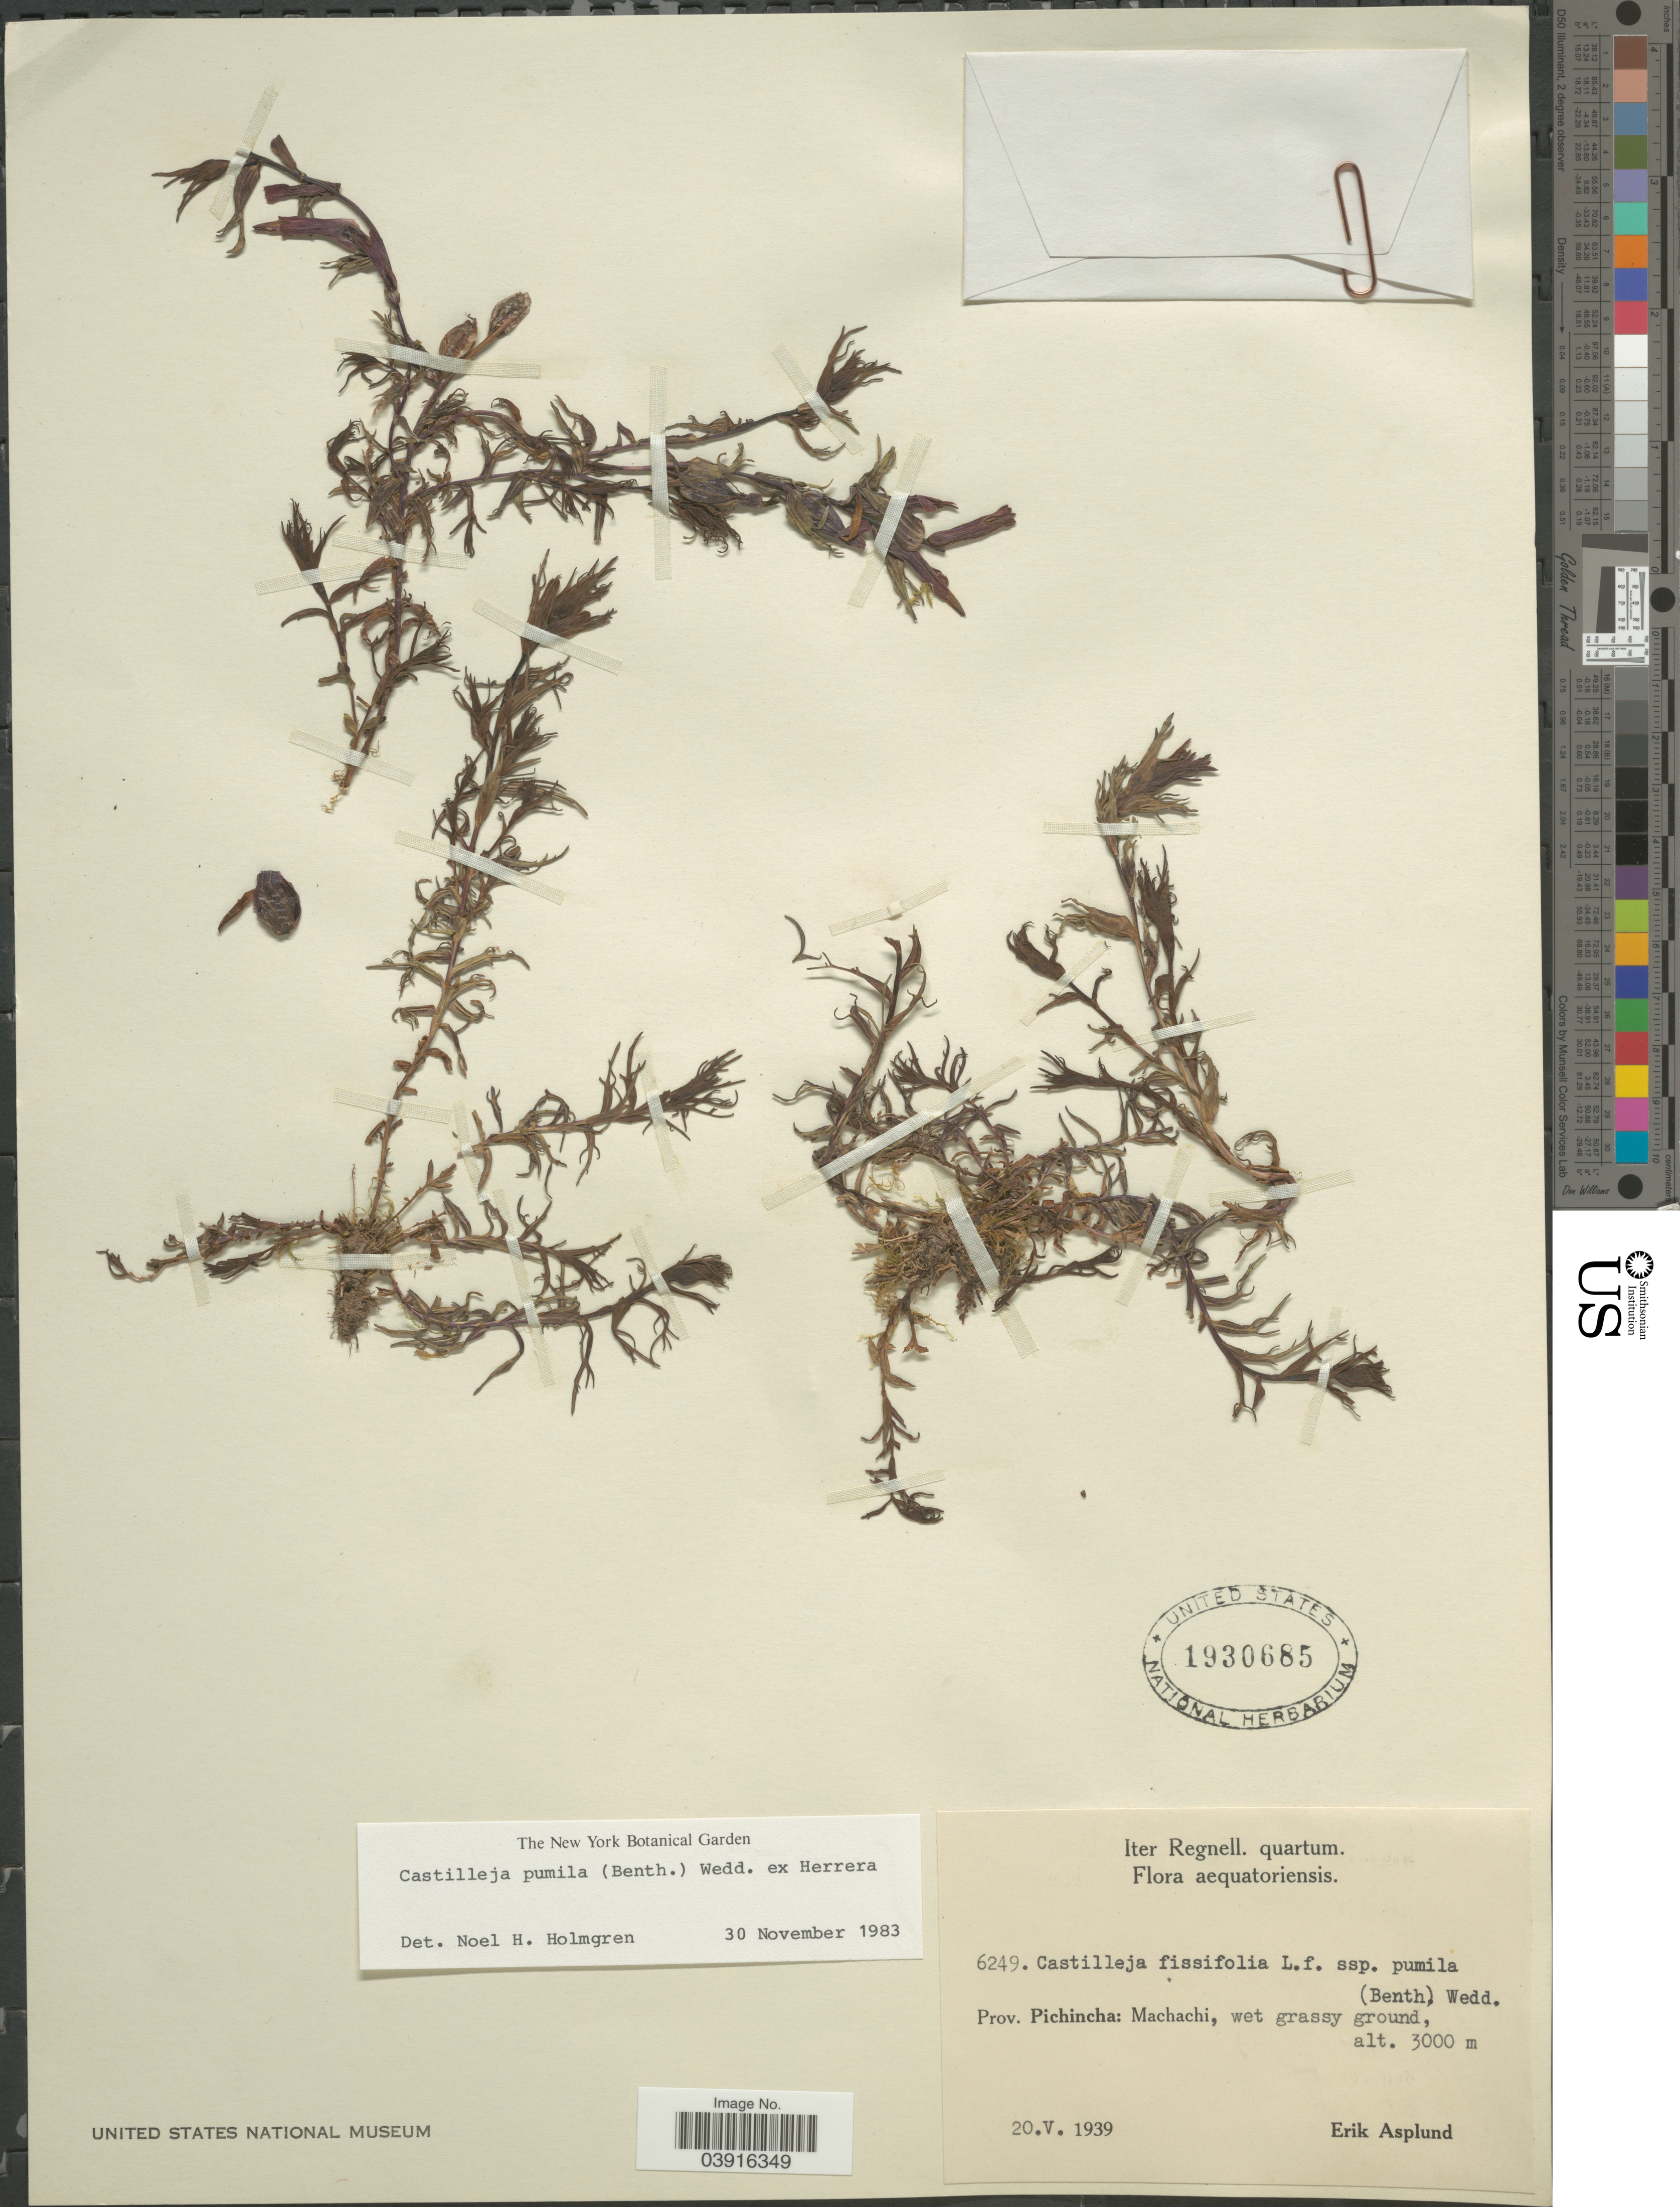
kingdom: Plantae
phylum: Tracheophyta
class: Magnoliopsida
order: Lamiales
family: Orobanchaceae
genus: Castilleja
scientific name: Castilleja pumila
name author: (Benth.) Wedd.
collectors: E. Asplund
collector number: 6249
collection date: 1939-05-20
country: Ecuador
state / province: Pichincha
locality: Machachi, wet grassy ground.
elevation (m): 3000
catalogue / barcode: US 1930685